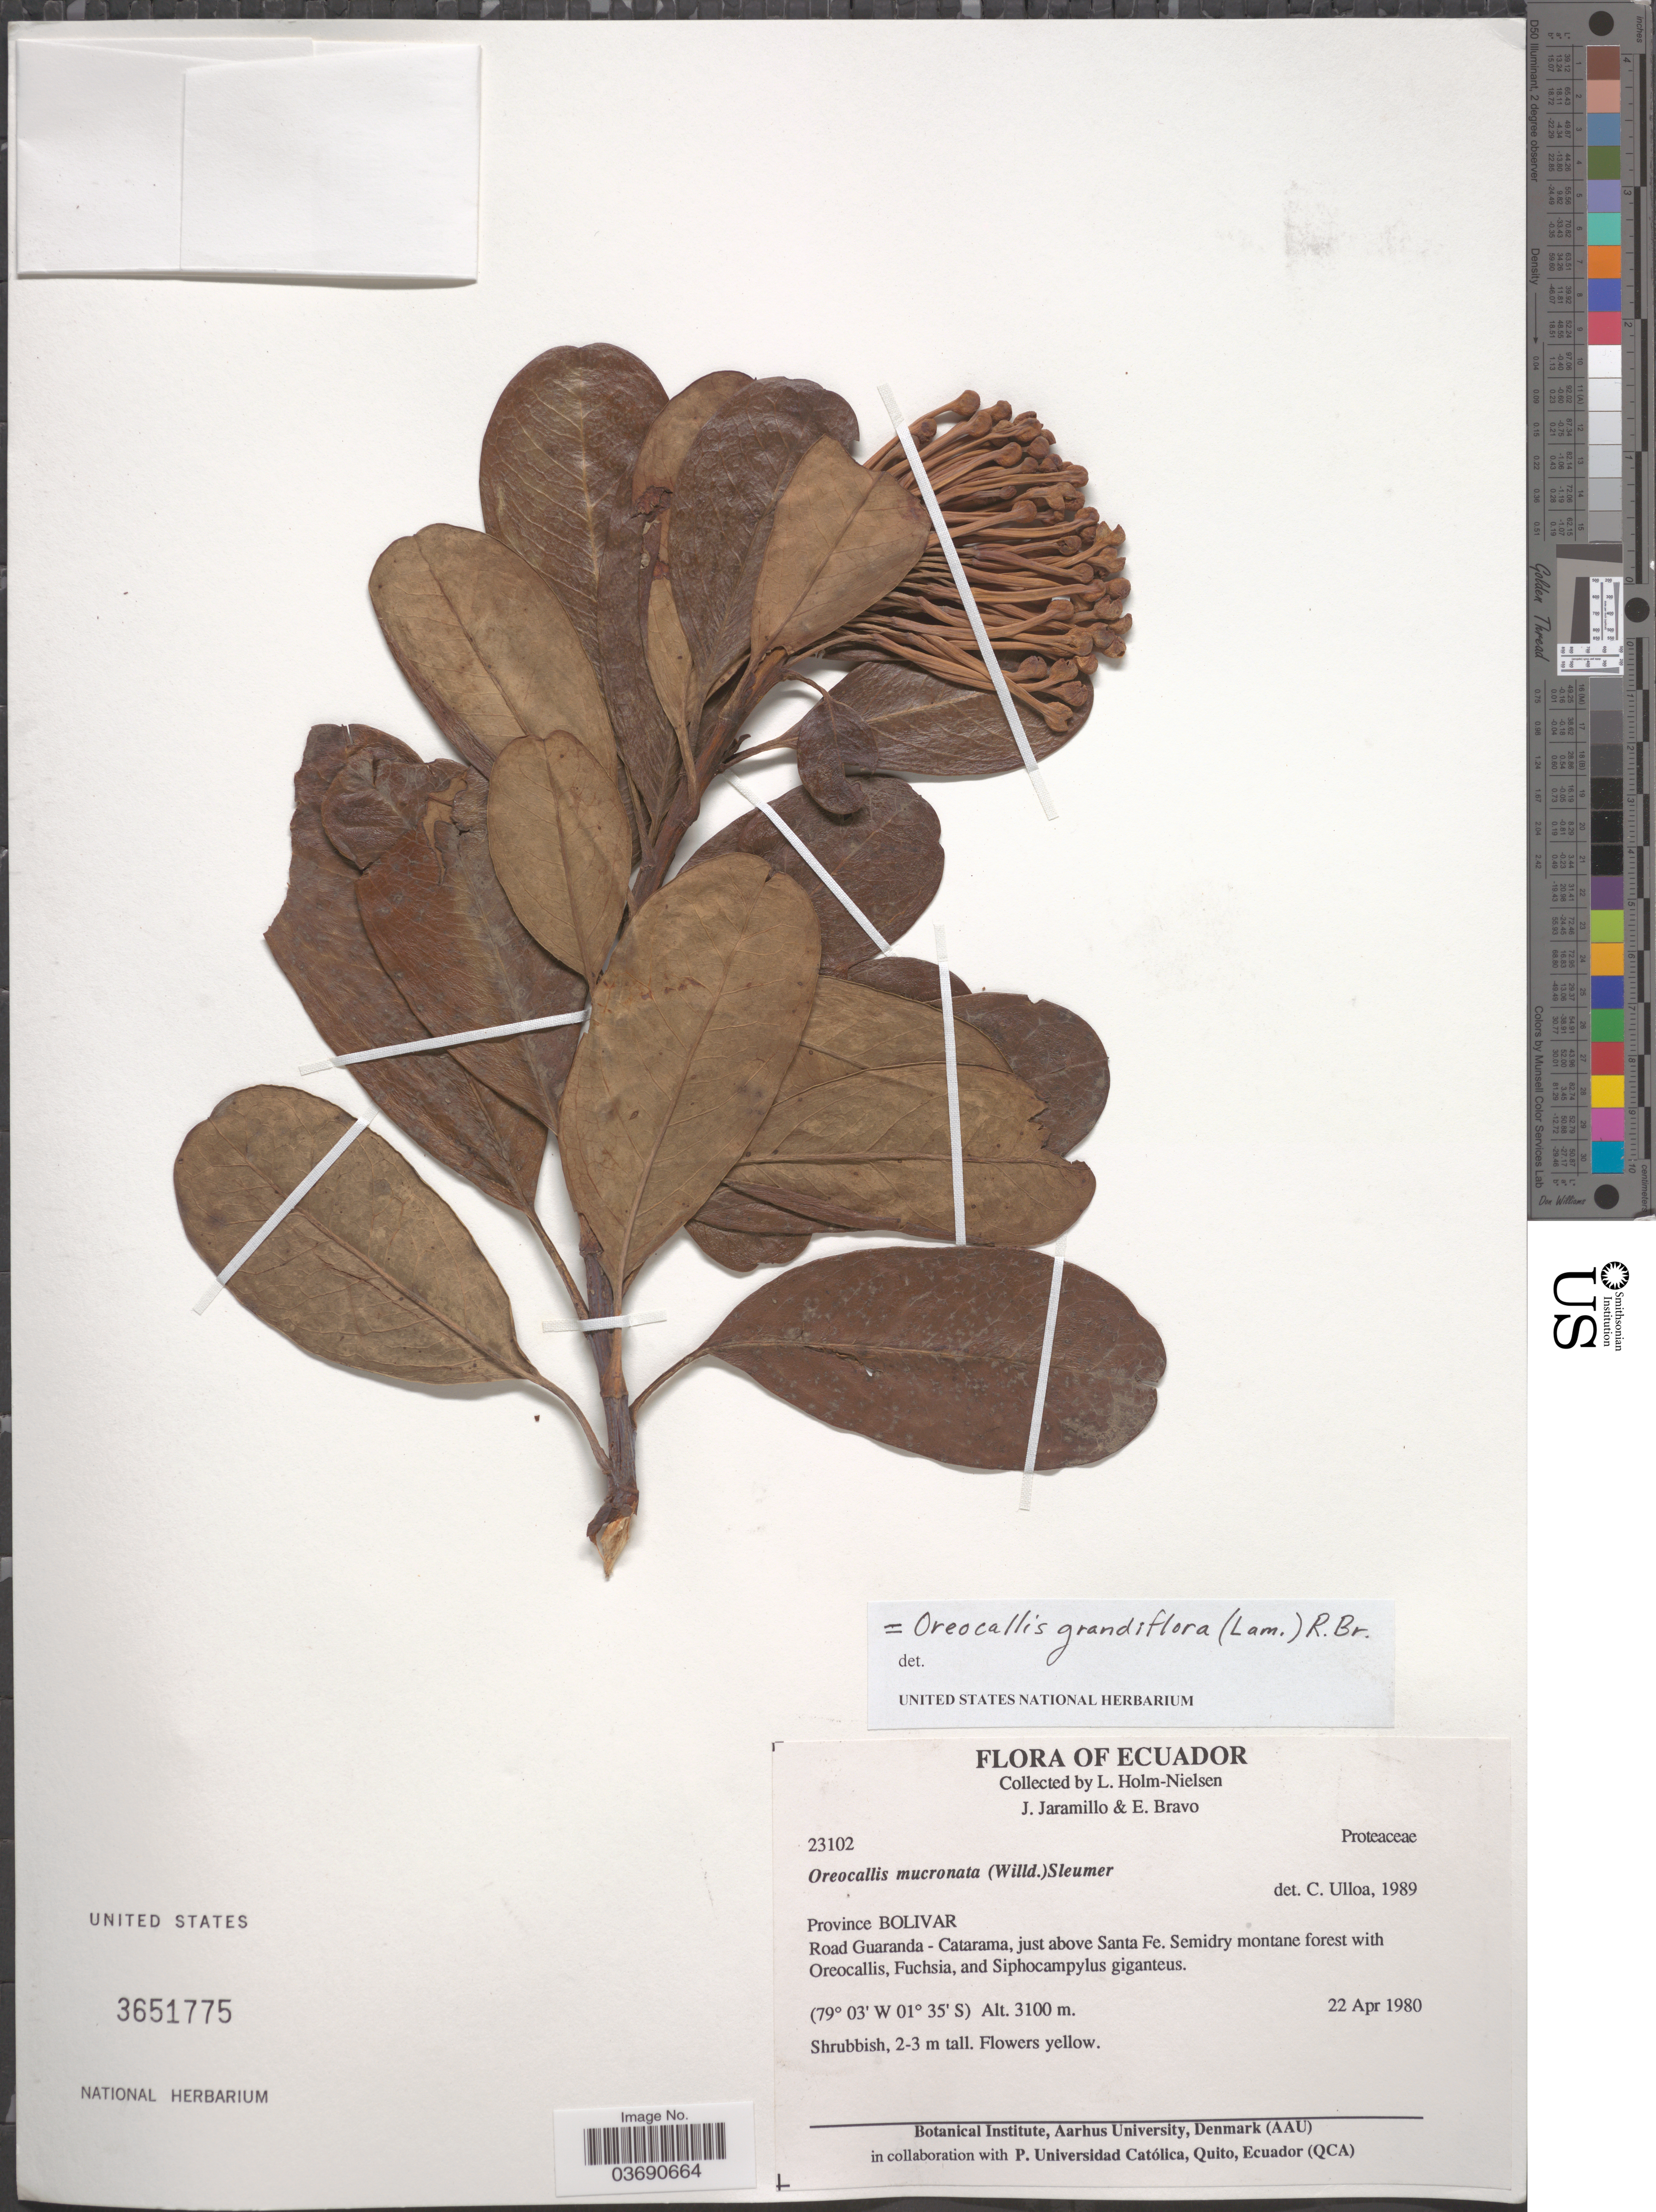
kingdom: Plantae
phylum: Tracheophyta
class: Magnoliopsida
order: Proteales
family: Proteaceae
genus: Oreocallis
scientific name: Oreocallis grandiflora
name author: (Lam.) R. Br.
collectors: L. Holm-Nielsen, J. Jaramillo & E. Bravo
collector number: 23102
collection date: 1980-04-22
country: Ecuador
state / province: Bolívar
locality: Road Guaranda-Catarama, just above Santa Fe.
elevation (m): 3100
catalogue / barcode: US 3651775